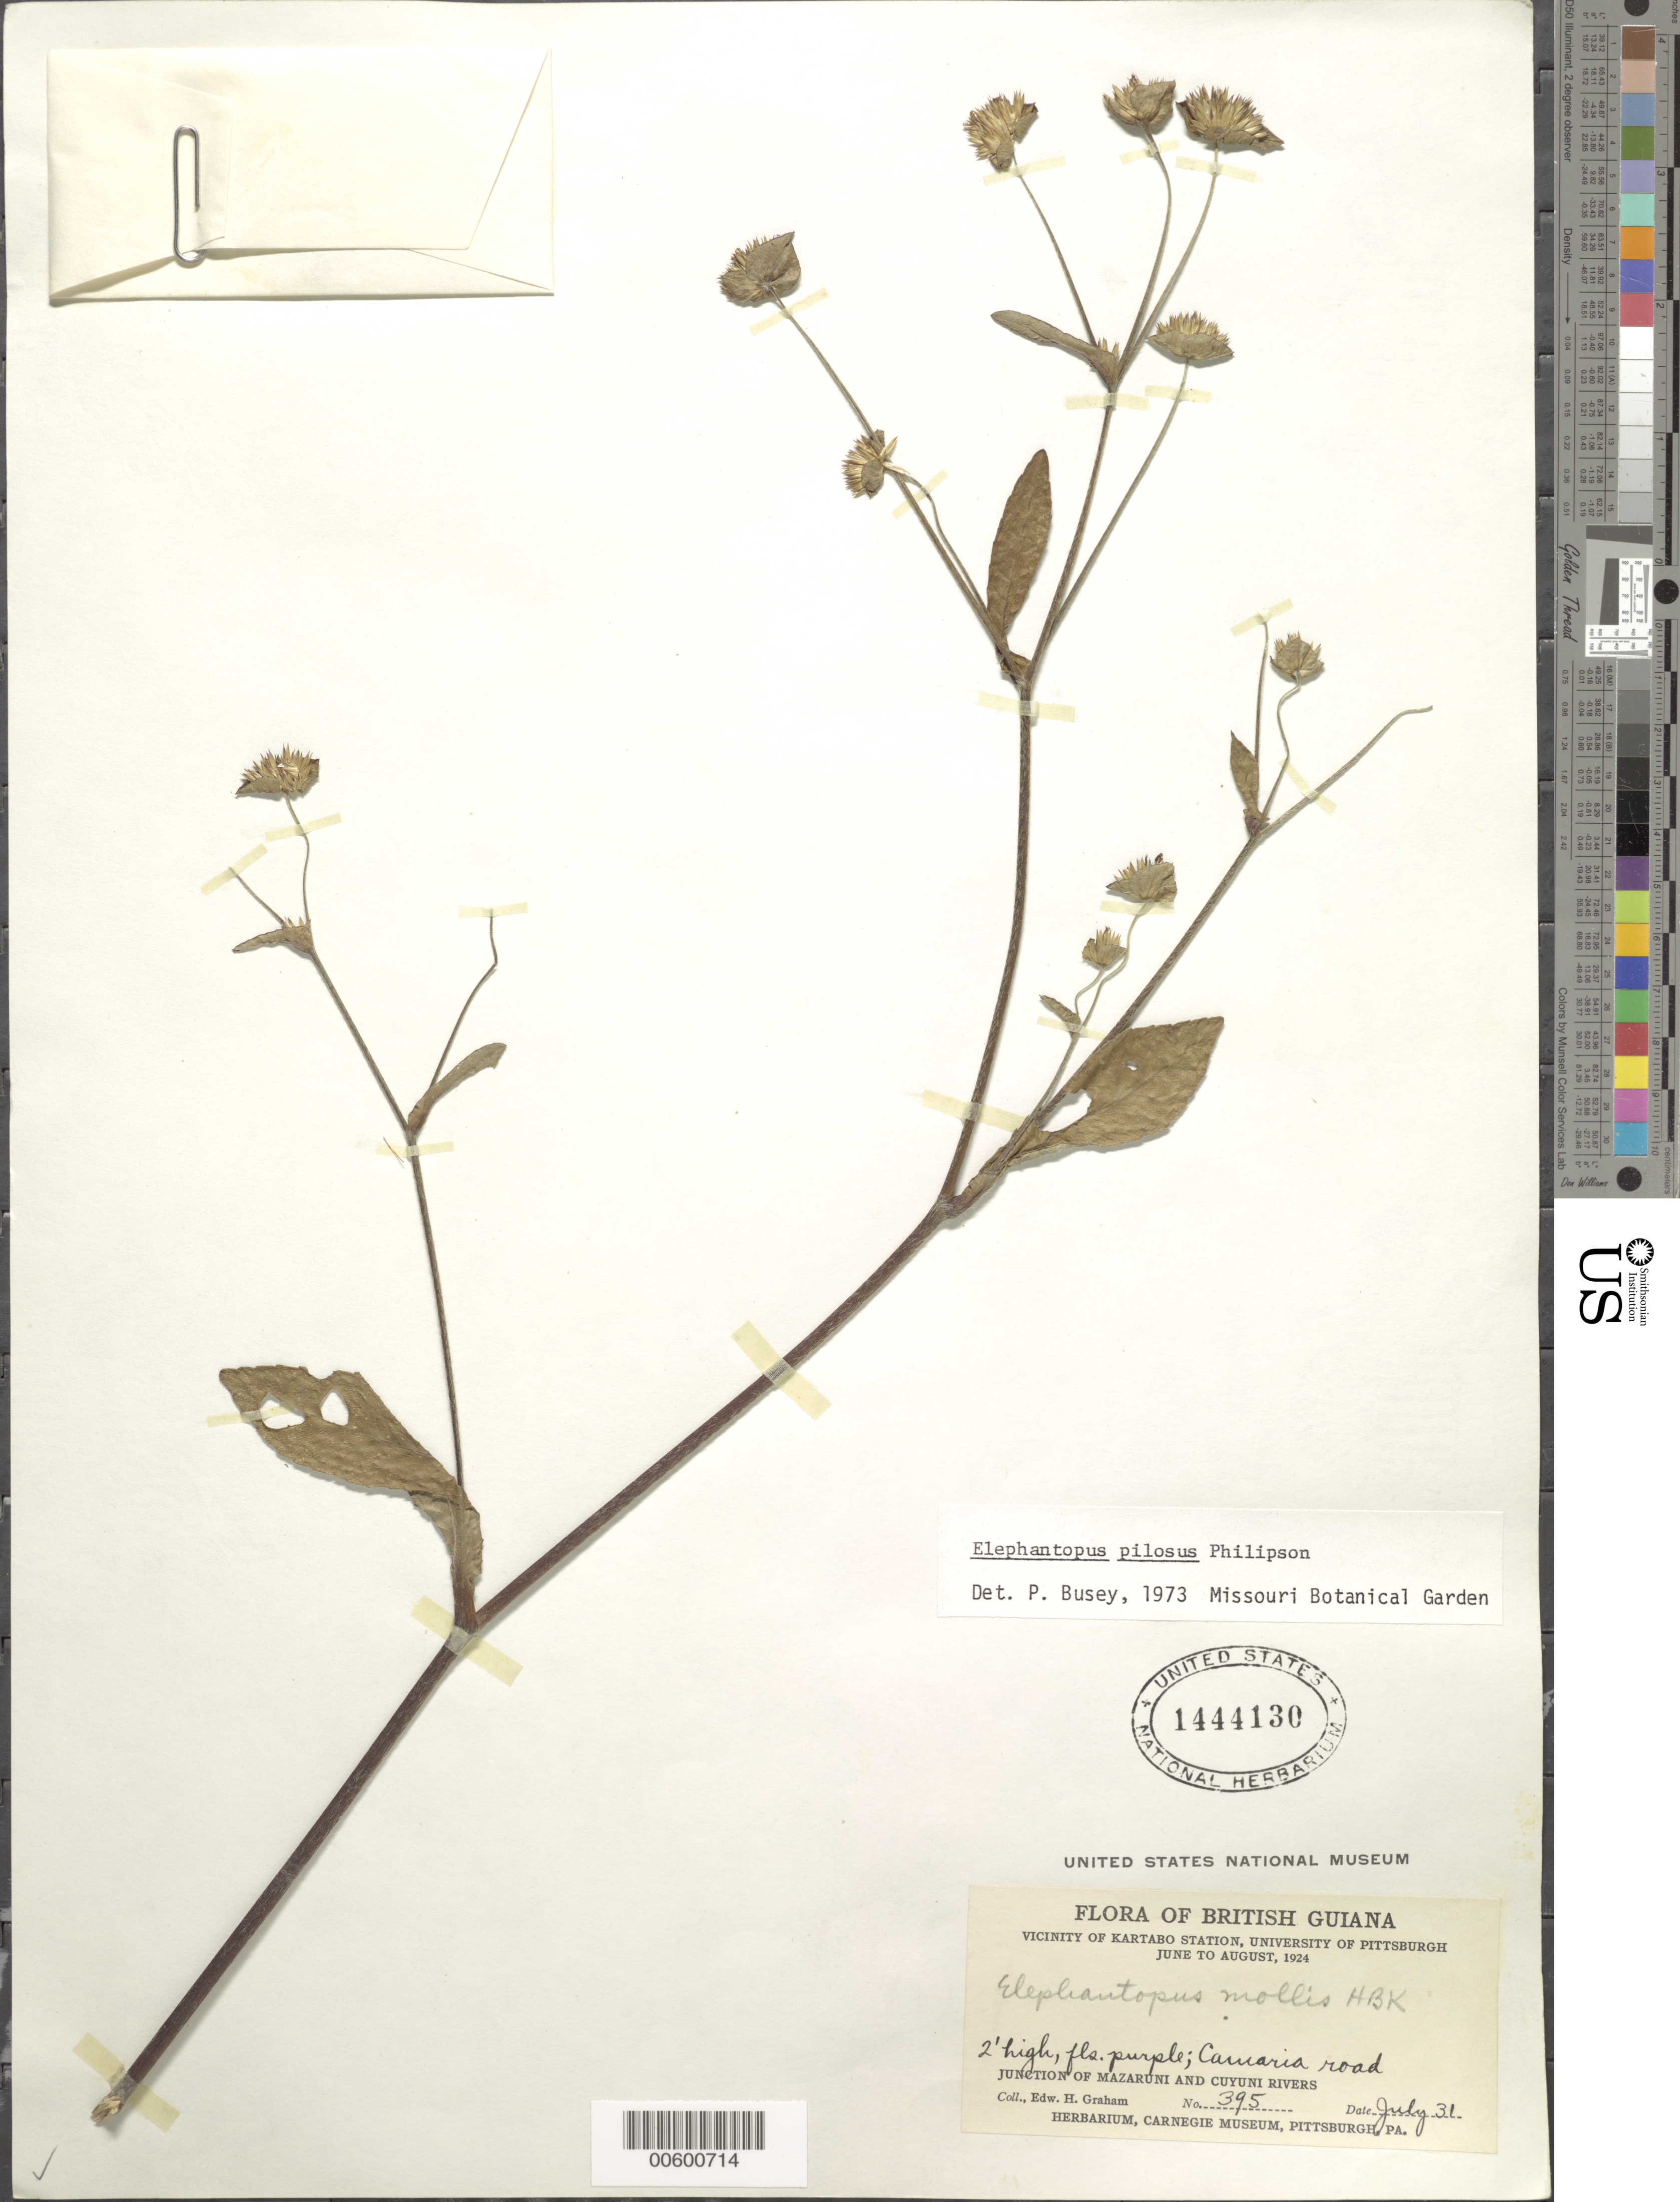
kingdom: Plantae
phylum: Tracheophyta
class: Magnoliopsida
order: Asterales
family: Asteraceae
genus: Elephantopus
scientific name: Elephantopus pilosus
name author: Philipson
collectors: E. H. Graham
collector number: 395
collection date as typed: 31-Jul-24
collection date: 1924-07-31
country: Guyana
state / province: Cuyuni-Mazaruni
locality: Kartabo Station vic., Camaria Road, junction of Mazaruni and Cuyuni Rivers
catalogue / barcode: US 1444130